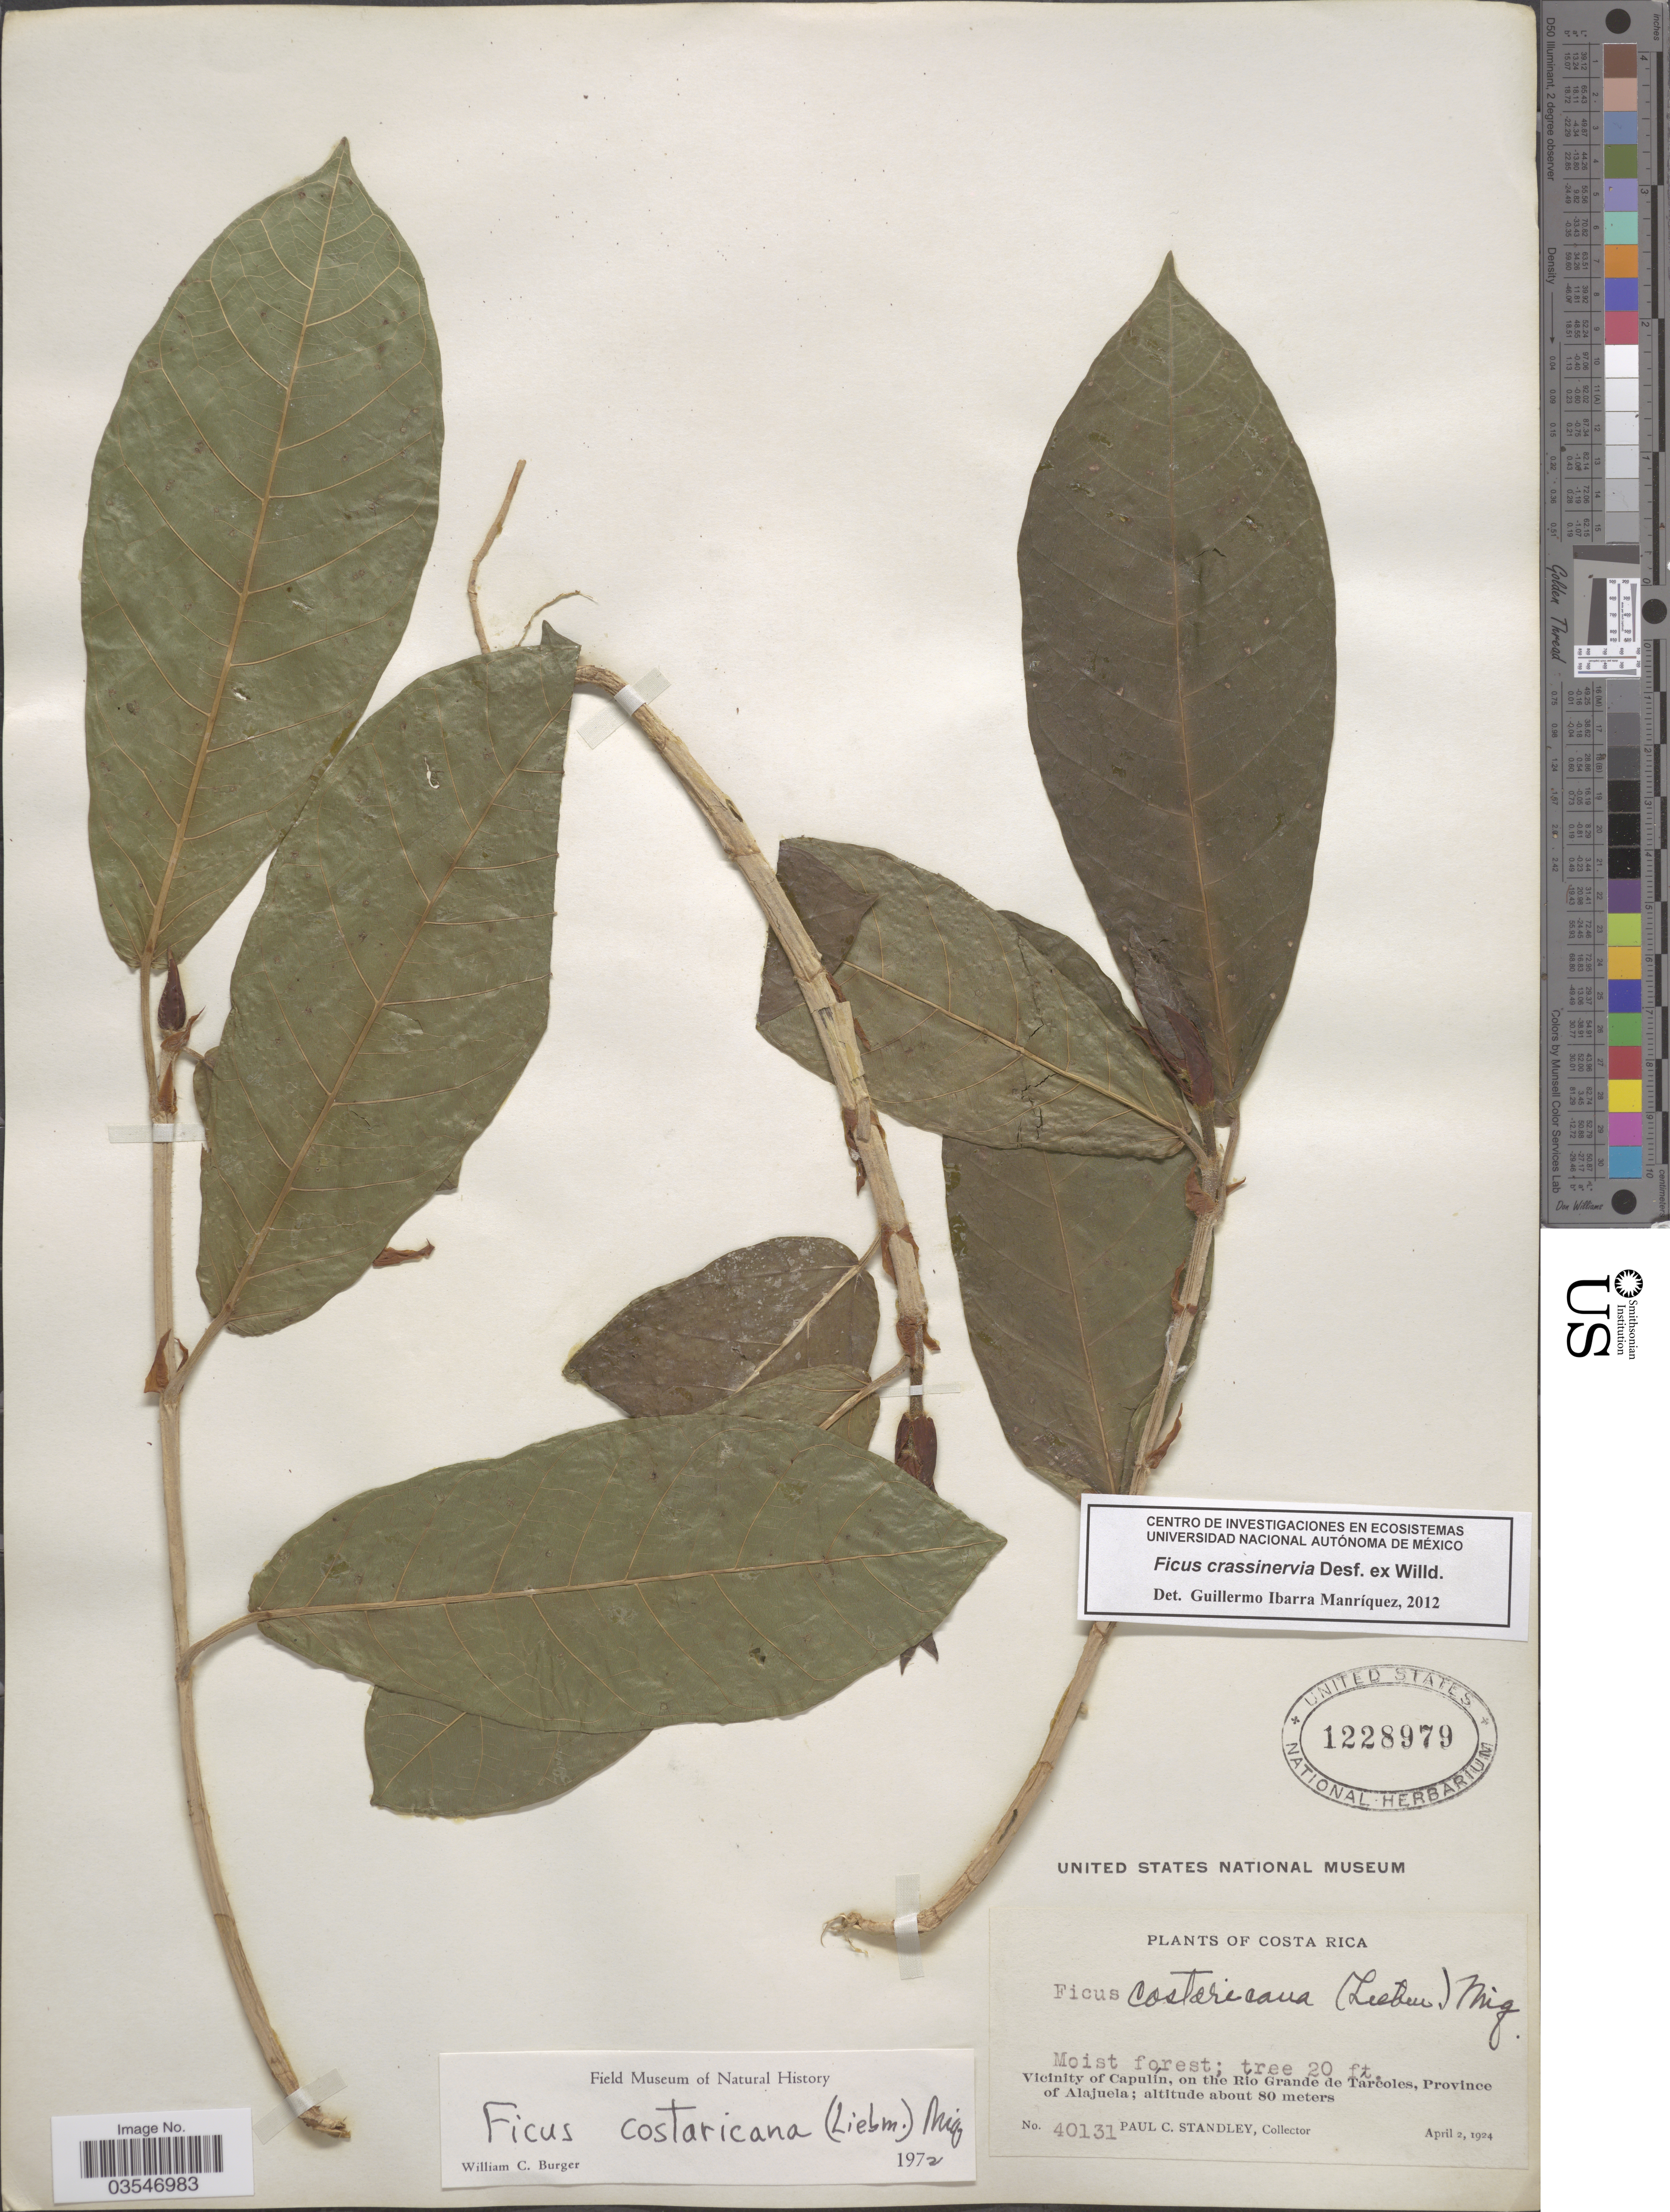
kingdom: Plantae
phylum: Tracheophyta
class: Magnoliopsida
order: Rosales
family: Moraceae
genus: Ficus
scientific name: Ficus crassinervia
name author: Desf. ex Willd.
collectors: P. C. Standley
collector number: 40131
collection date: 1924-04-02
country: Costa Rica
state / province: Alajuela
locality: Vicinity of Capulín, on the Rio Grande de Tarcoles.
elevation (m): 80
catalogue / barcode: US 1288979